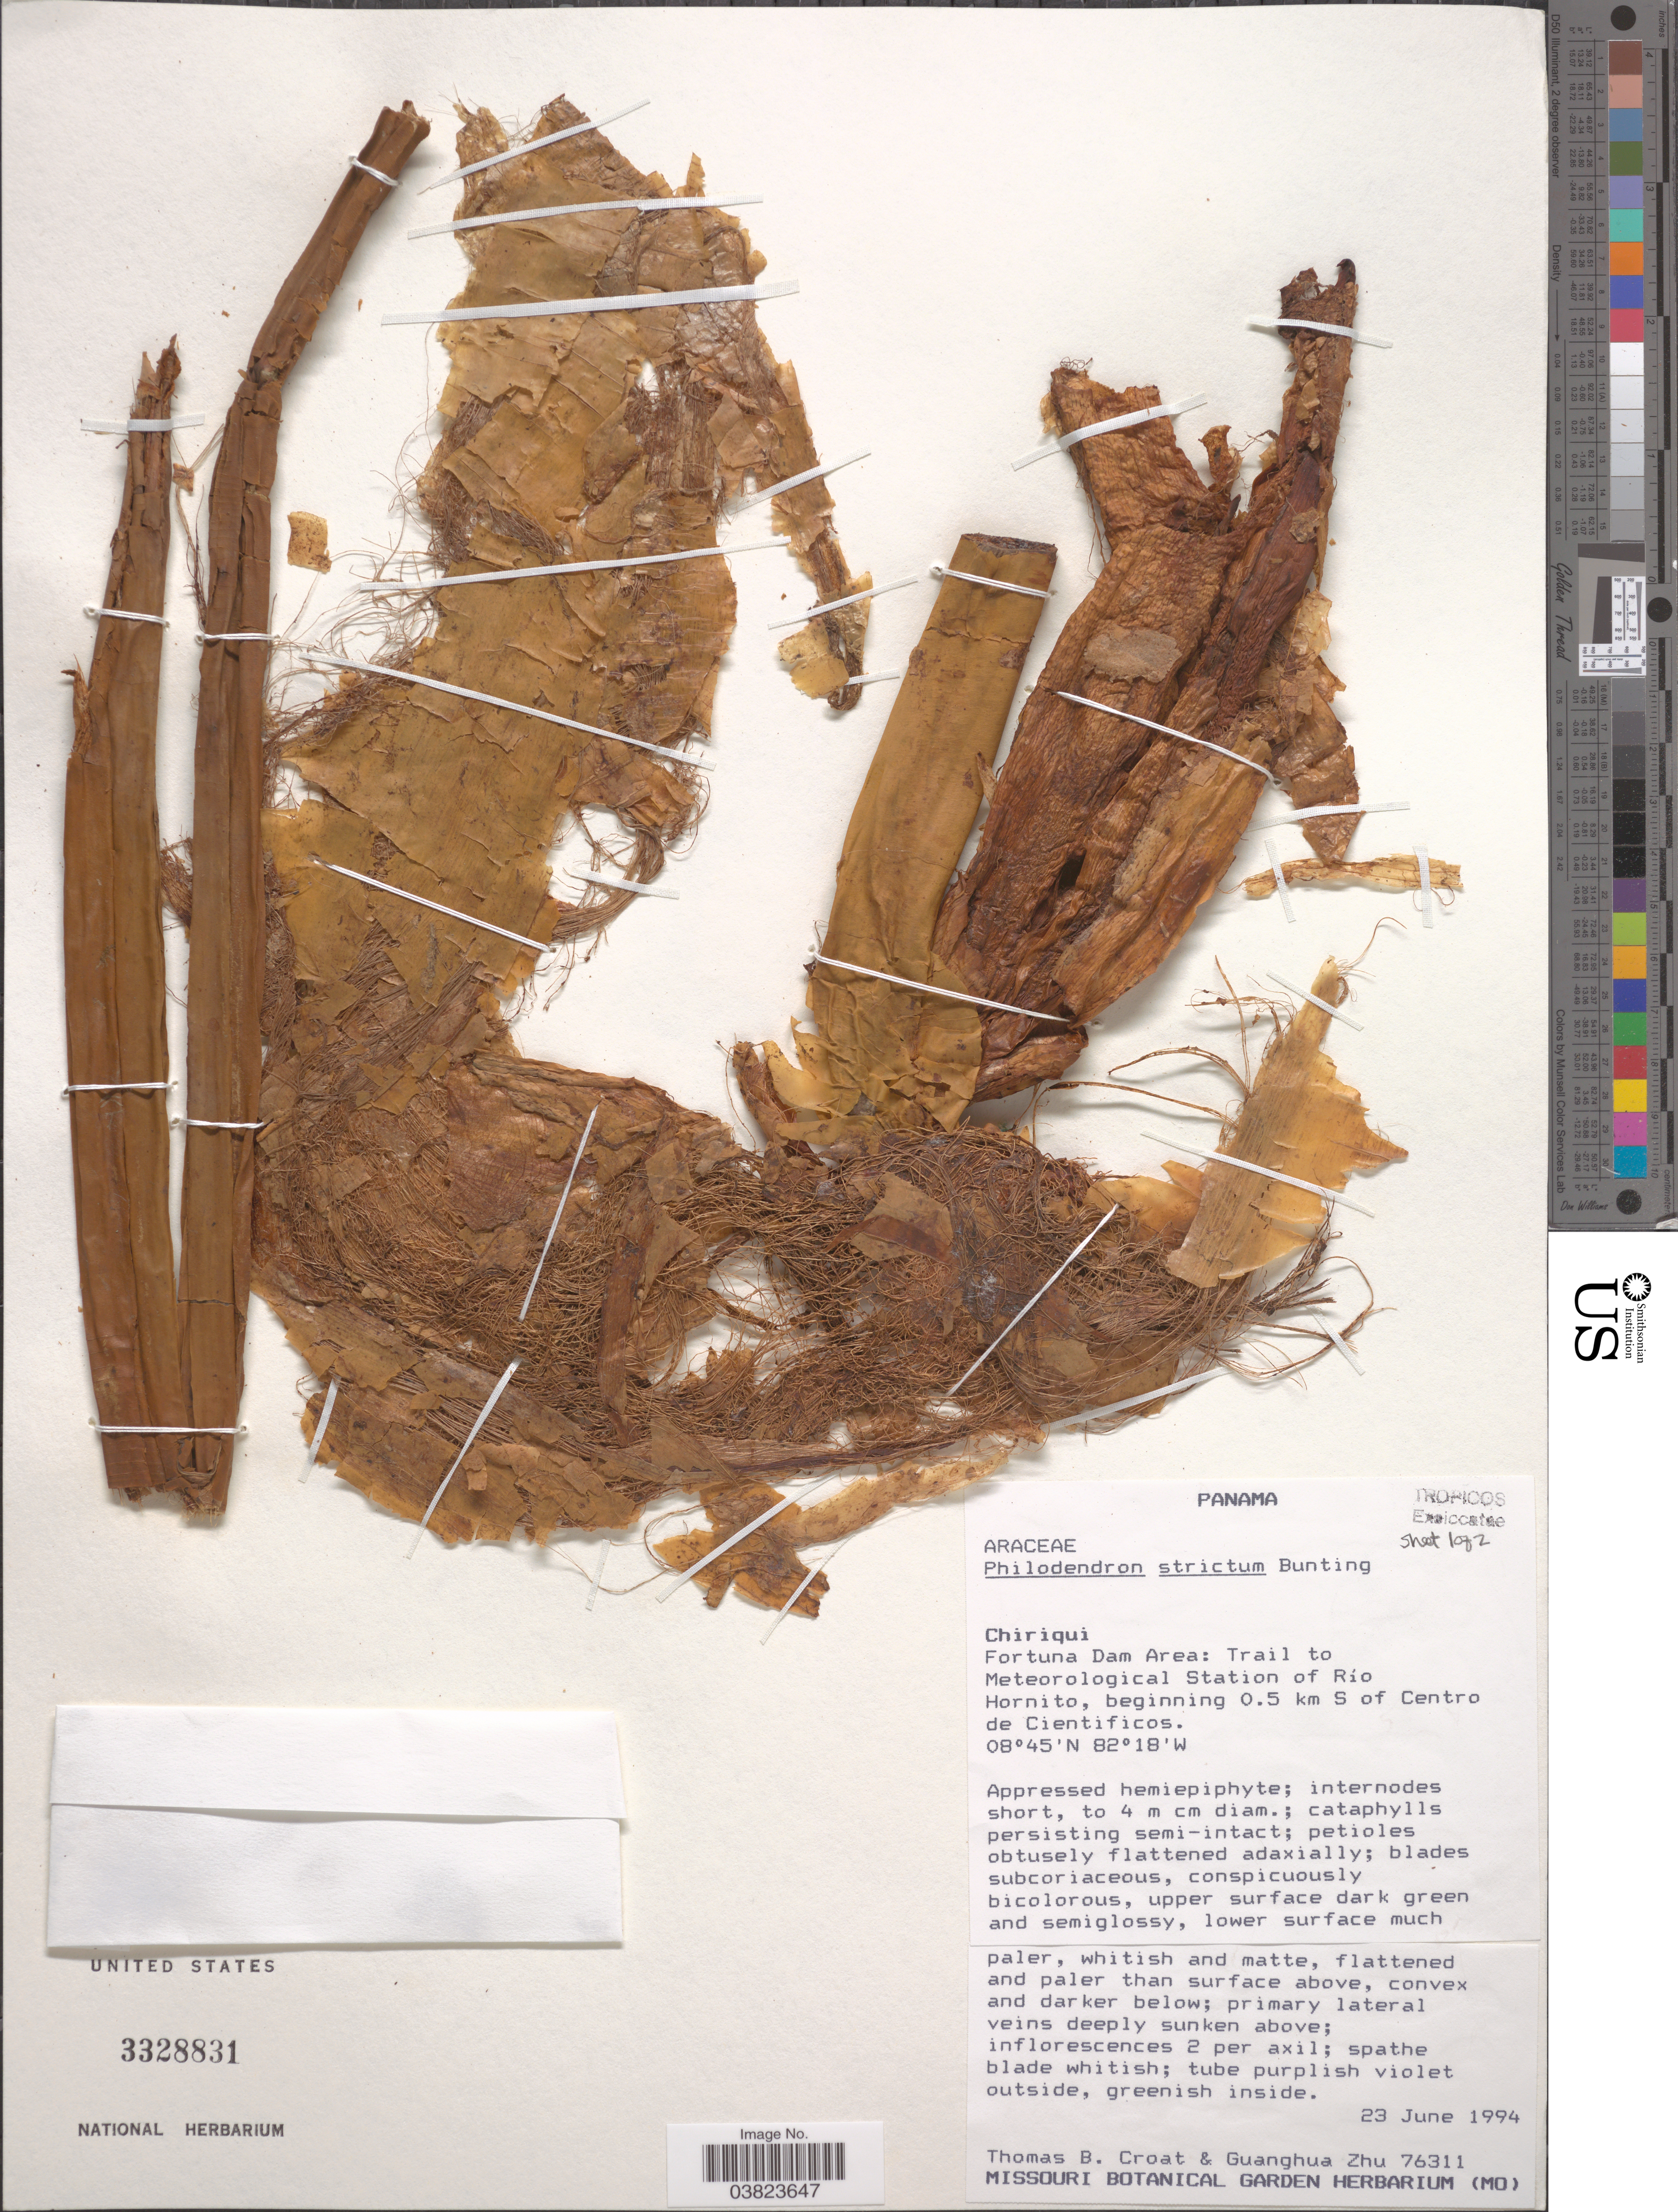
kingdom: Plantae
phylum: Tracheophyta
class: Liliopsida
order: Alismatales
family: Araceae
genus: Philodendron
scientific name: Philodendron strictum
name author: G.S. Bunting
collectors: T. B. Croat & Zhu Guanghua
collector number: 76311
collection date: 1994-06-23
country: Panama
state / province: Chiriqui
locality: Fortuna Dam Area: Trail to Meteorological Station to Río Hornito, beginning 0.5 km S of Centro de Cientificos.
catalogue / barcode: US 3328831